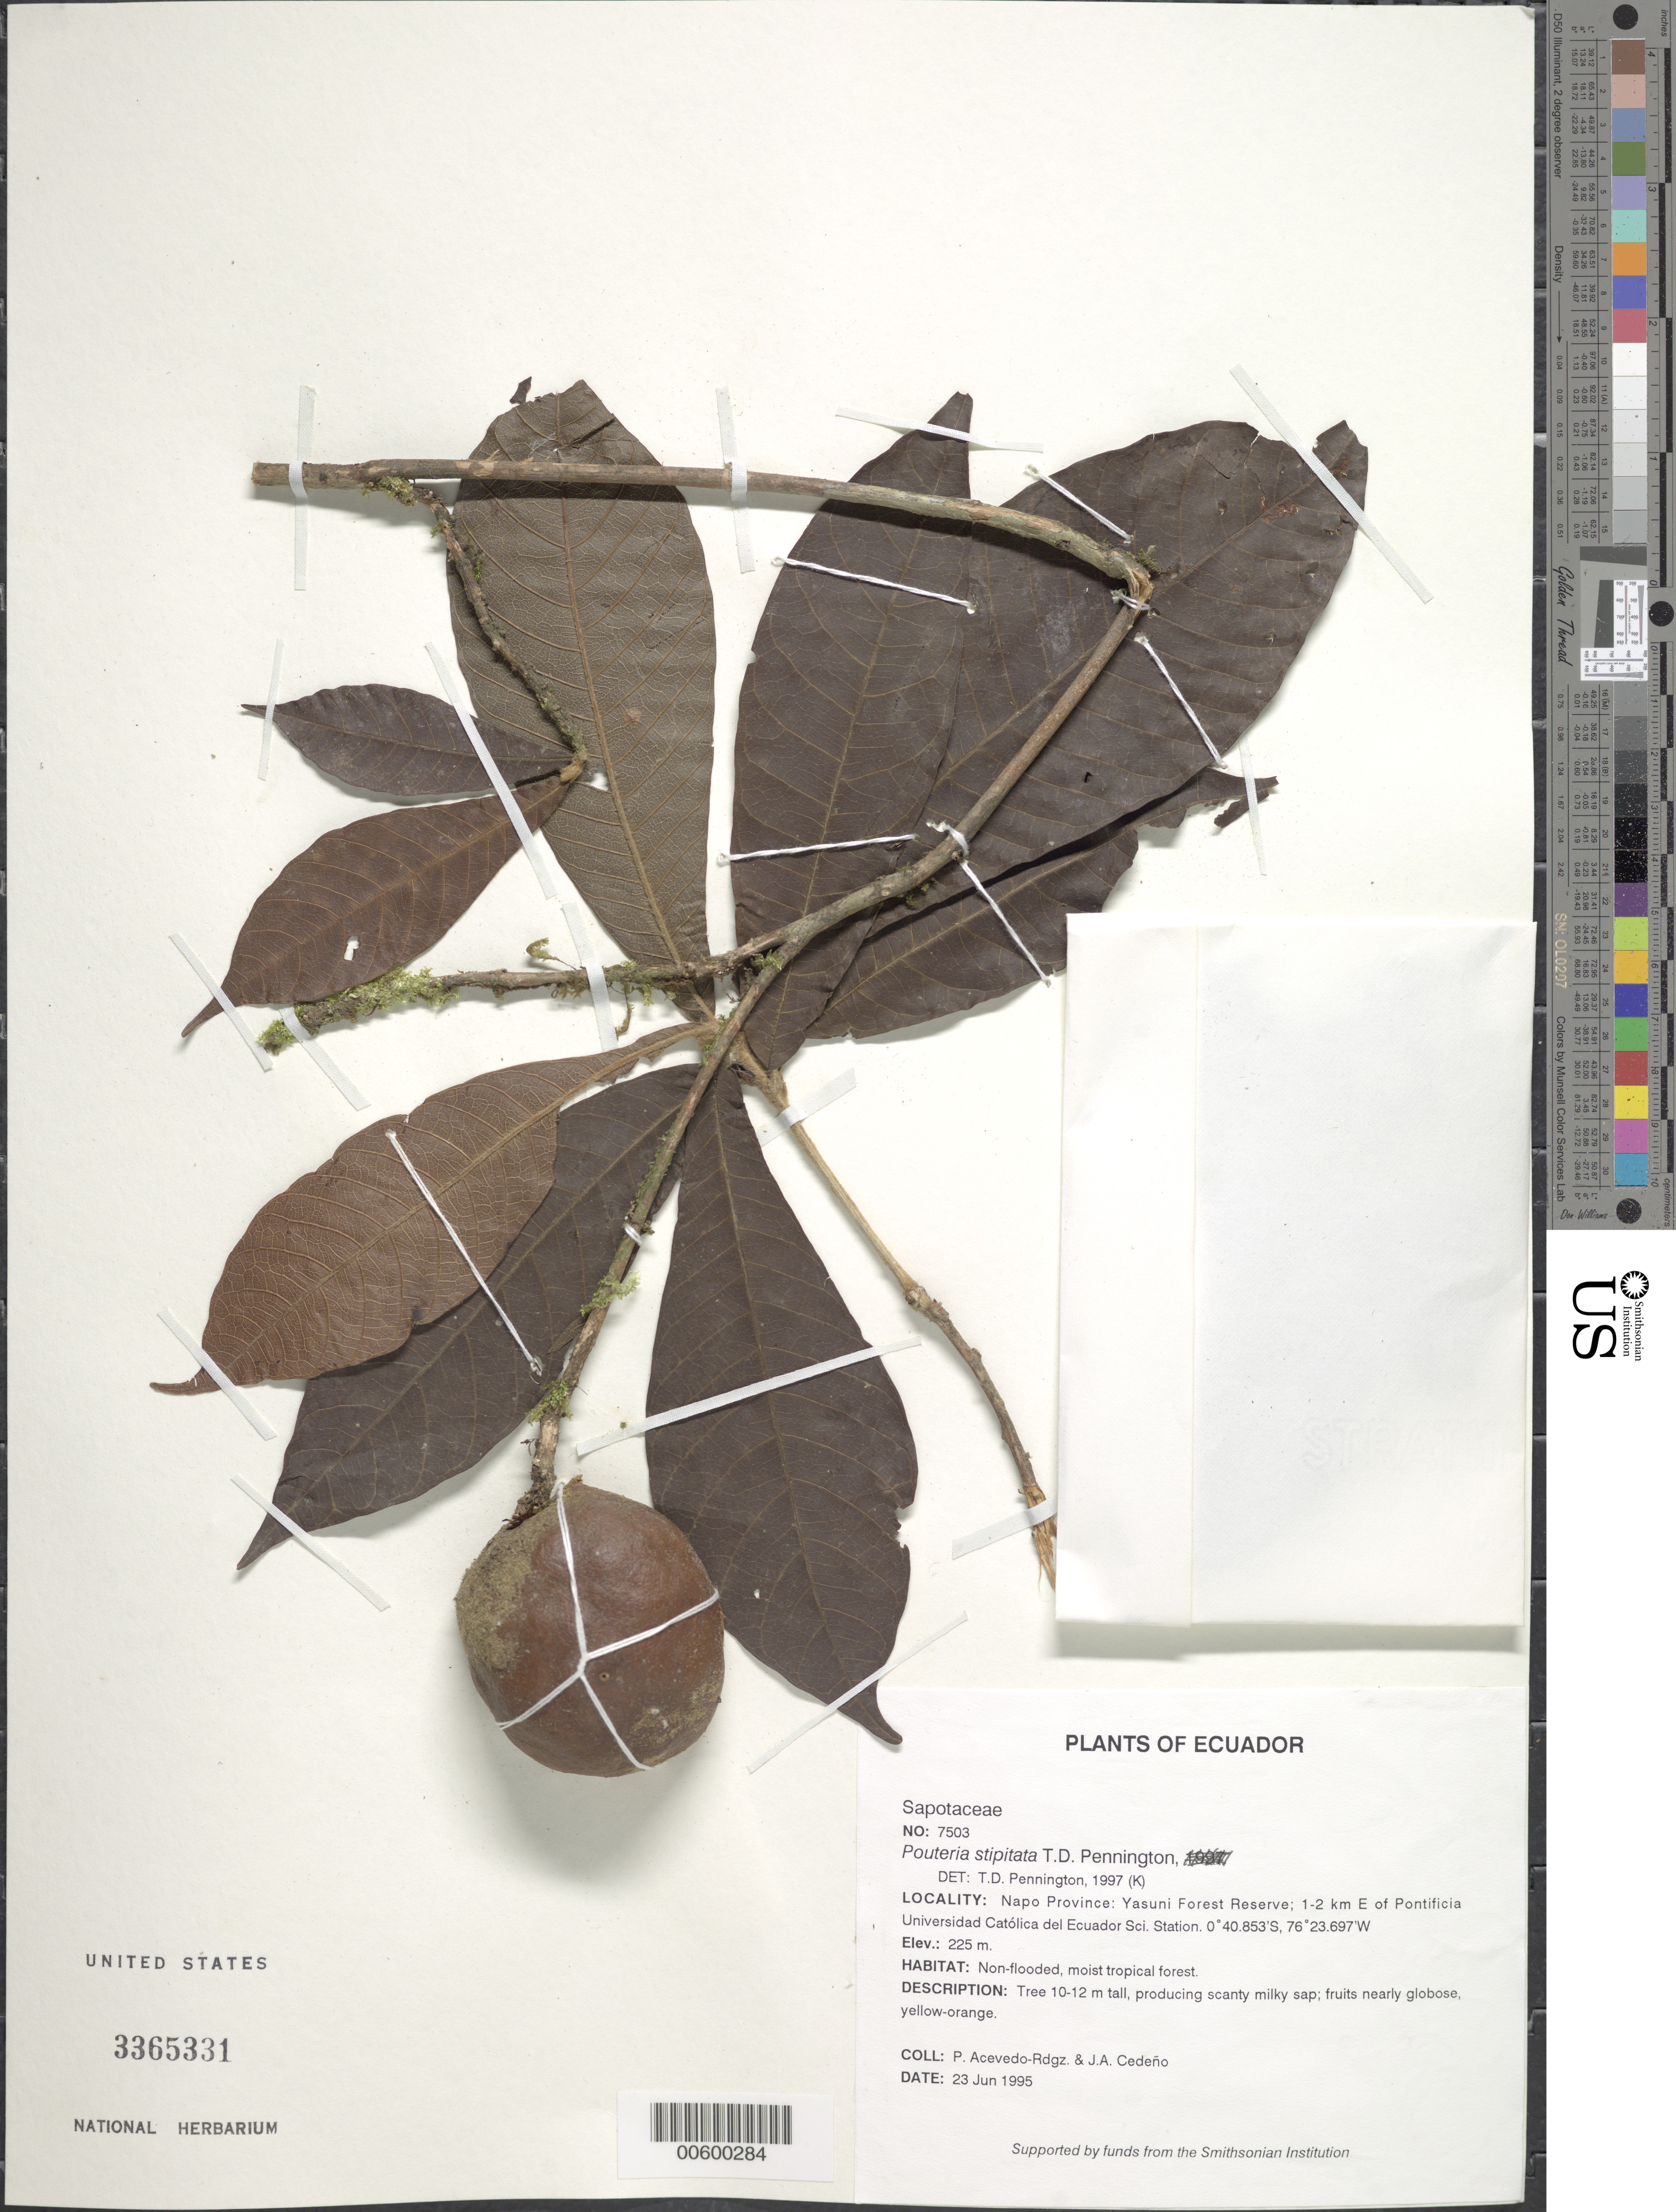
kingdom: Plantae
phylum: Tracheophyta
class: Magnoliopsida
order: Ericales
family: Sapotaceae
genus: Pouteria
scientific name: Pouteria stipitata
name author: T.D. Penn.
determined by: Pennington, T. D., (K)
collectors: P. Acevedo-Rodr. & J. A. Cedeño M.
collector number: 7503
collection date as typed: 23 Jun 1995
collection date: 1995-06-23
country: Ecuador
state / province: Napo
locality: Napo Province: Yasuni Forest Reserve; 1-2 km E of Pontificia Universidad Católica del Ecuador Sci. Station.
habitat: Non-flooded, moist tropical forest.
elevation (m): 225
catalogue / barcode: US 3365331